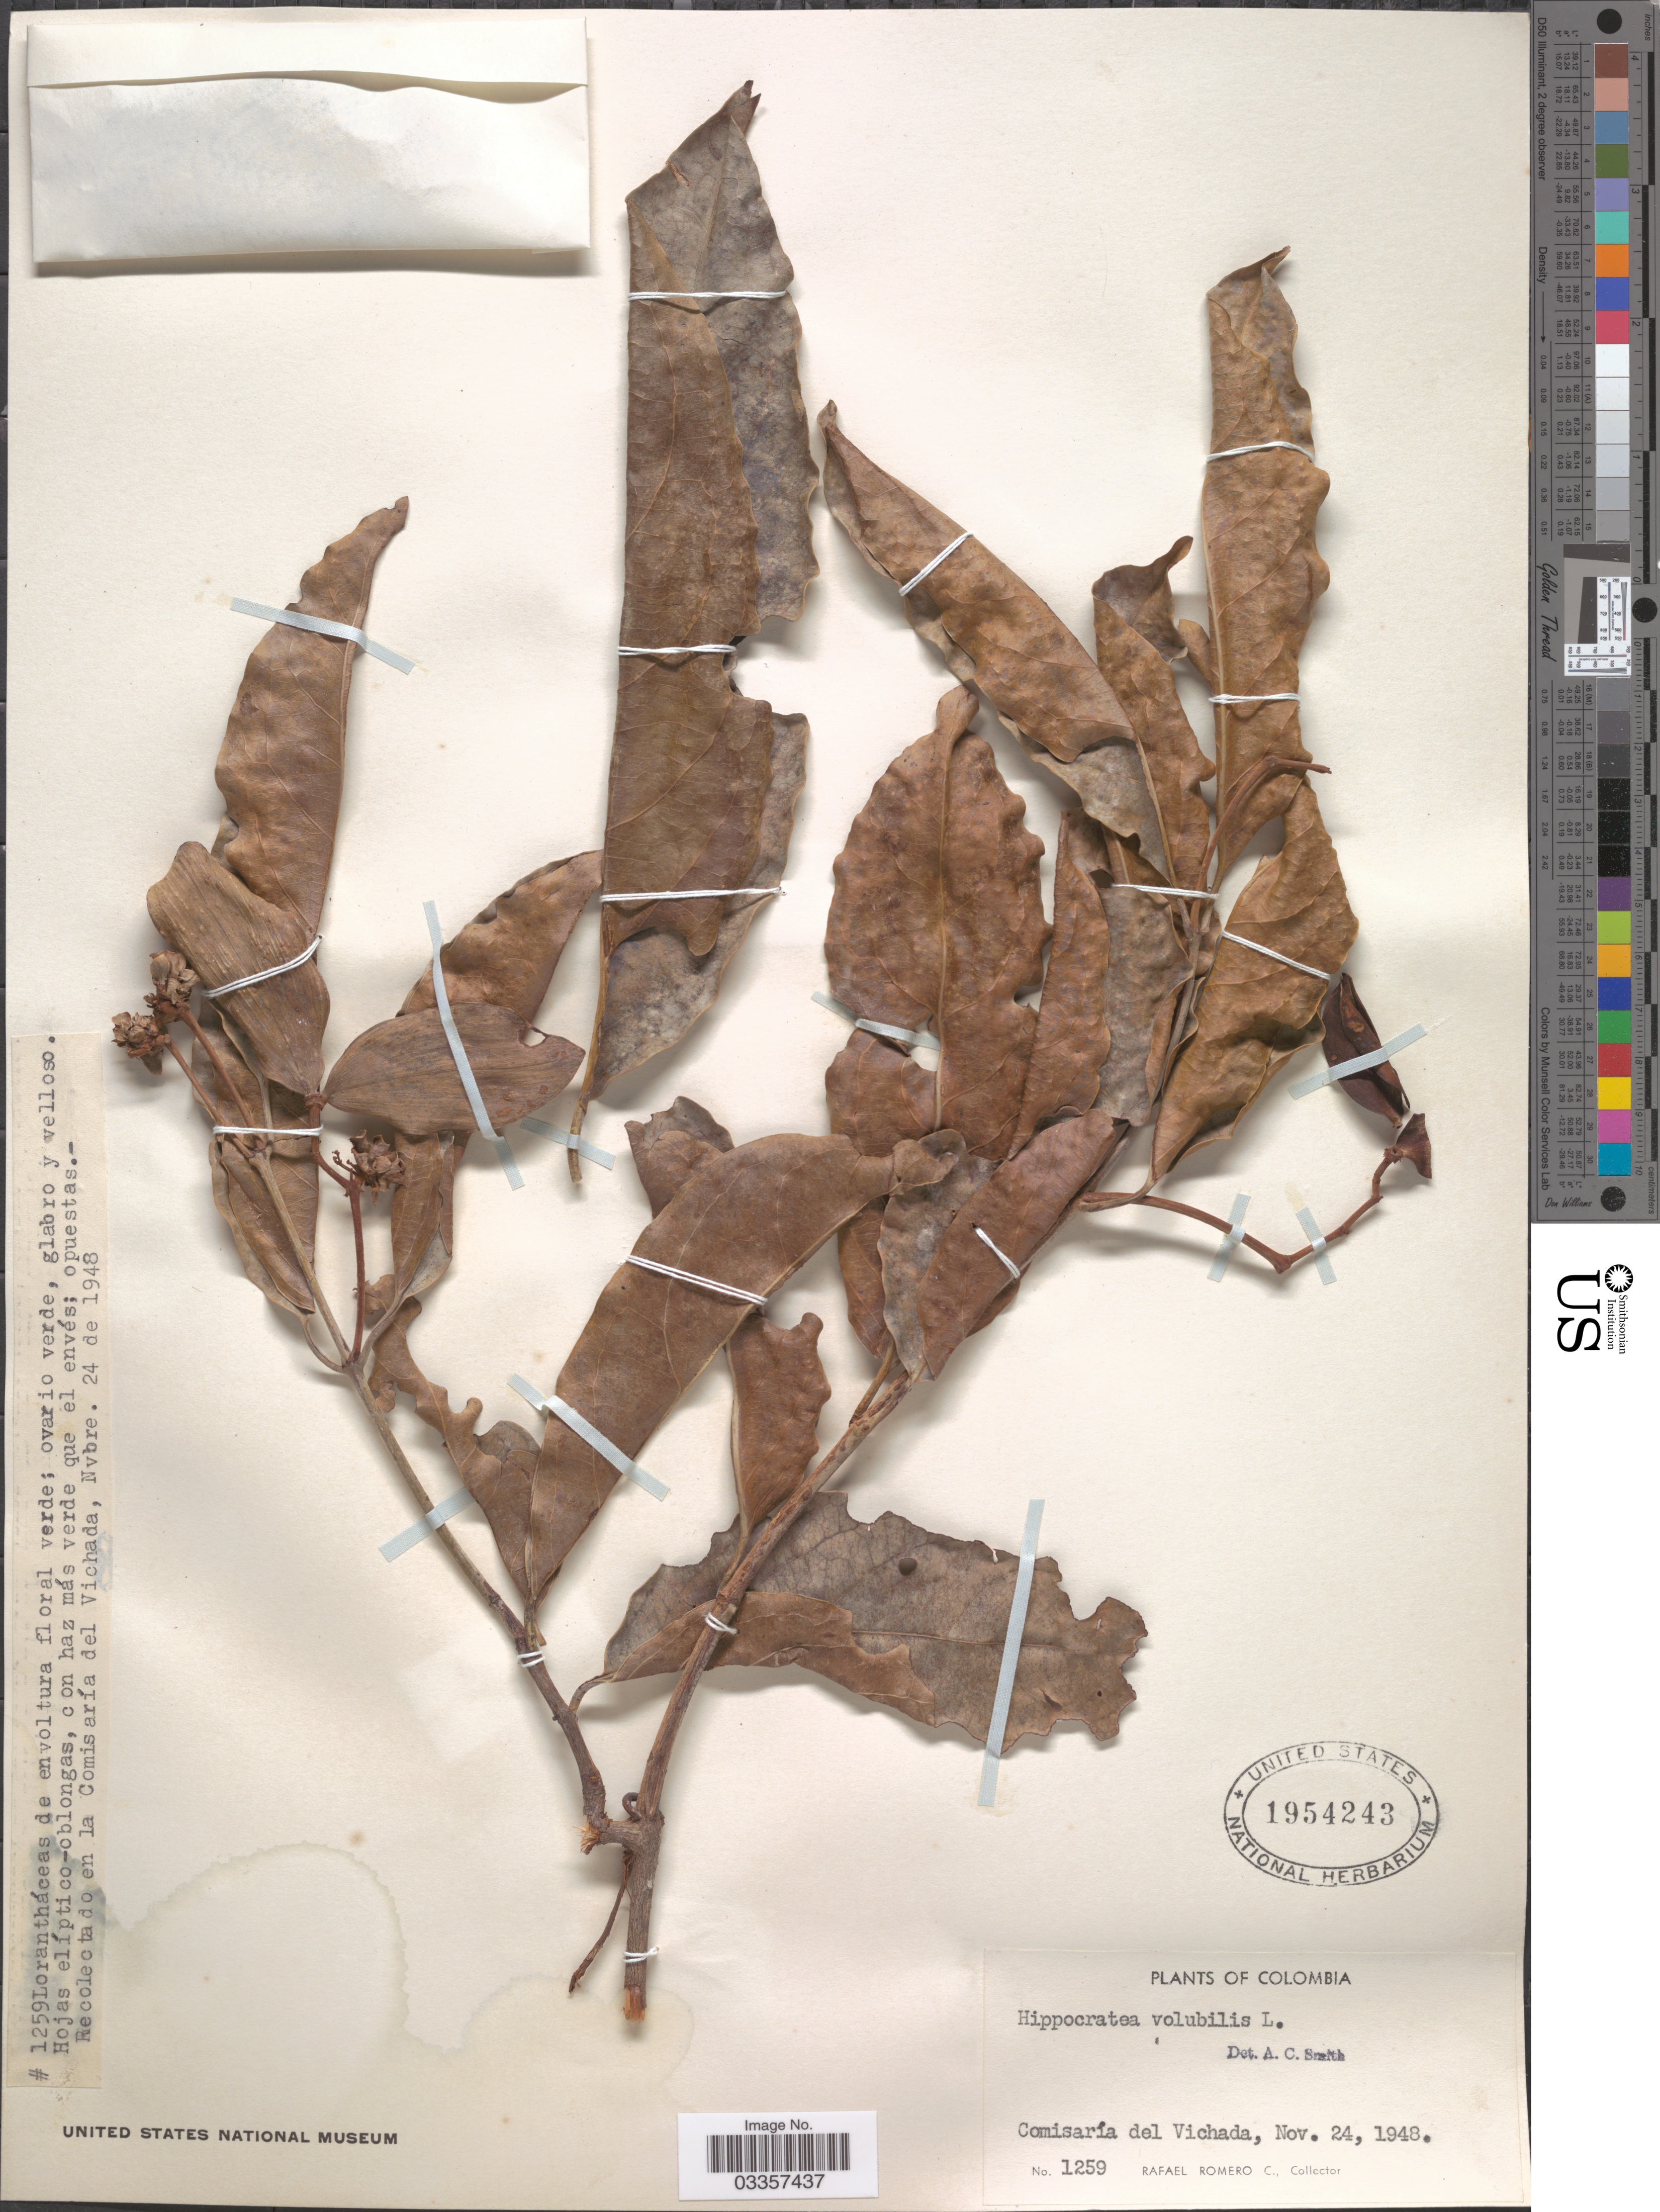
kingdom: Plantae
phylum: Tracheophyta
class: Magnoliopsida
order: Celastrales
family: Celastraceae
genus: Hippocratea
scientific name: Hippocratea volubilis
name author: L.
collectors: R. Romero Castañeda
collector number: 1259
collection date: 1948-11-24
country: Colombia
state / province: Vichada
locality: Comisaría del Vichada.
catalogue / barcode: US 1954243